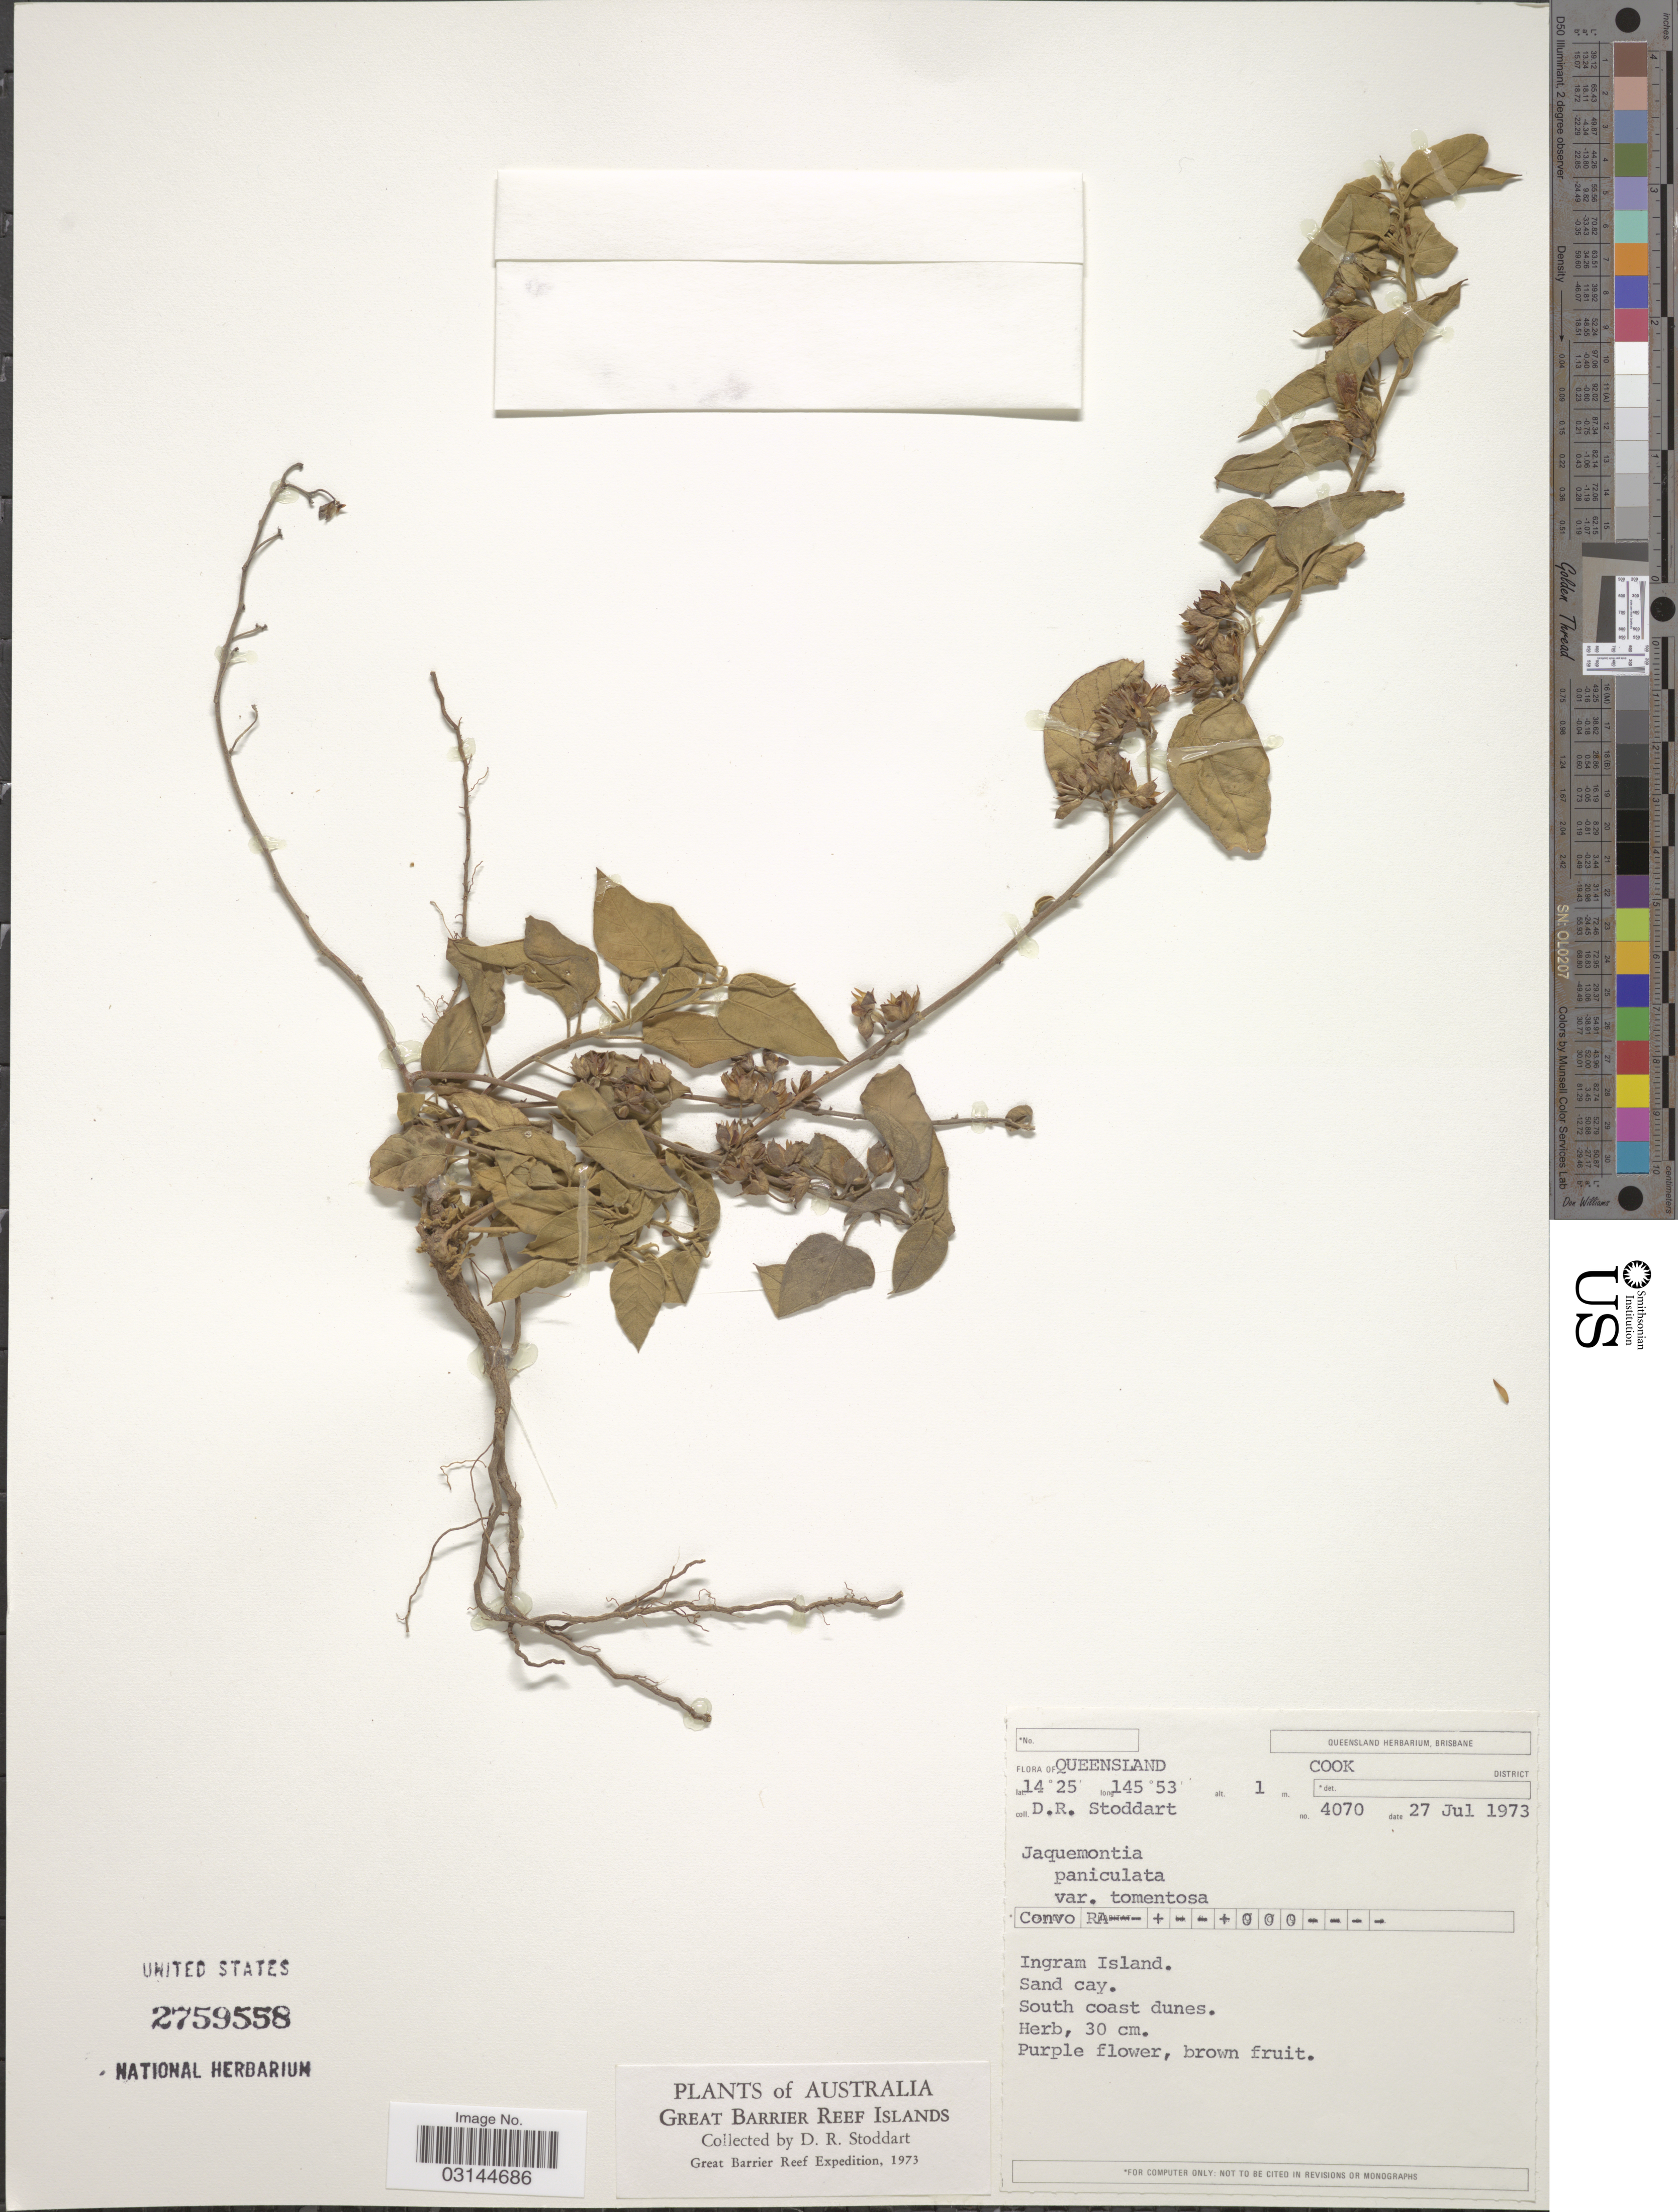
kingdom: Plantae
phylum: Tracheophyta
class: Magnoliopsida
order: Solanales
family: Convolvulaceae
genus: Jacquemontia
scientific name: Jacquemontia paniculata var. tomentosa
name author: (Warb.) Ooststr.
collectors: D. R. Stoddart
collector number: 4070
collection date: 1973-07-27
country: Australia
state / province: Queensland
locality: Cook District. Ingram Island.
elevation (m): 1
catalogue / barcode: US 2759558